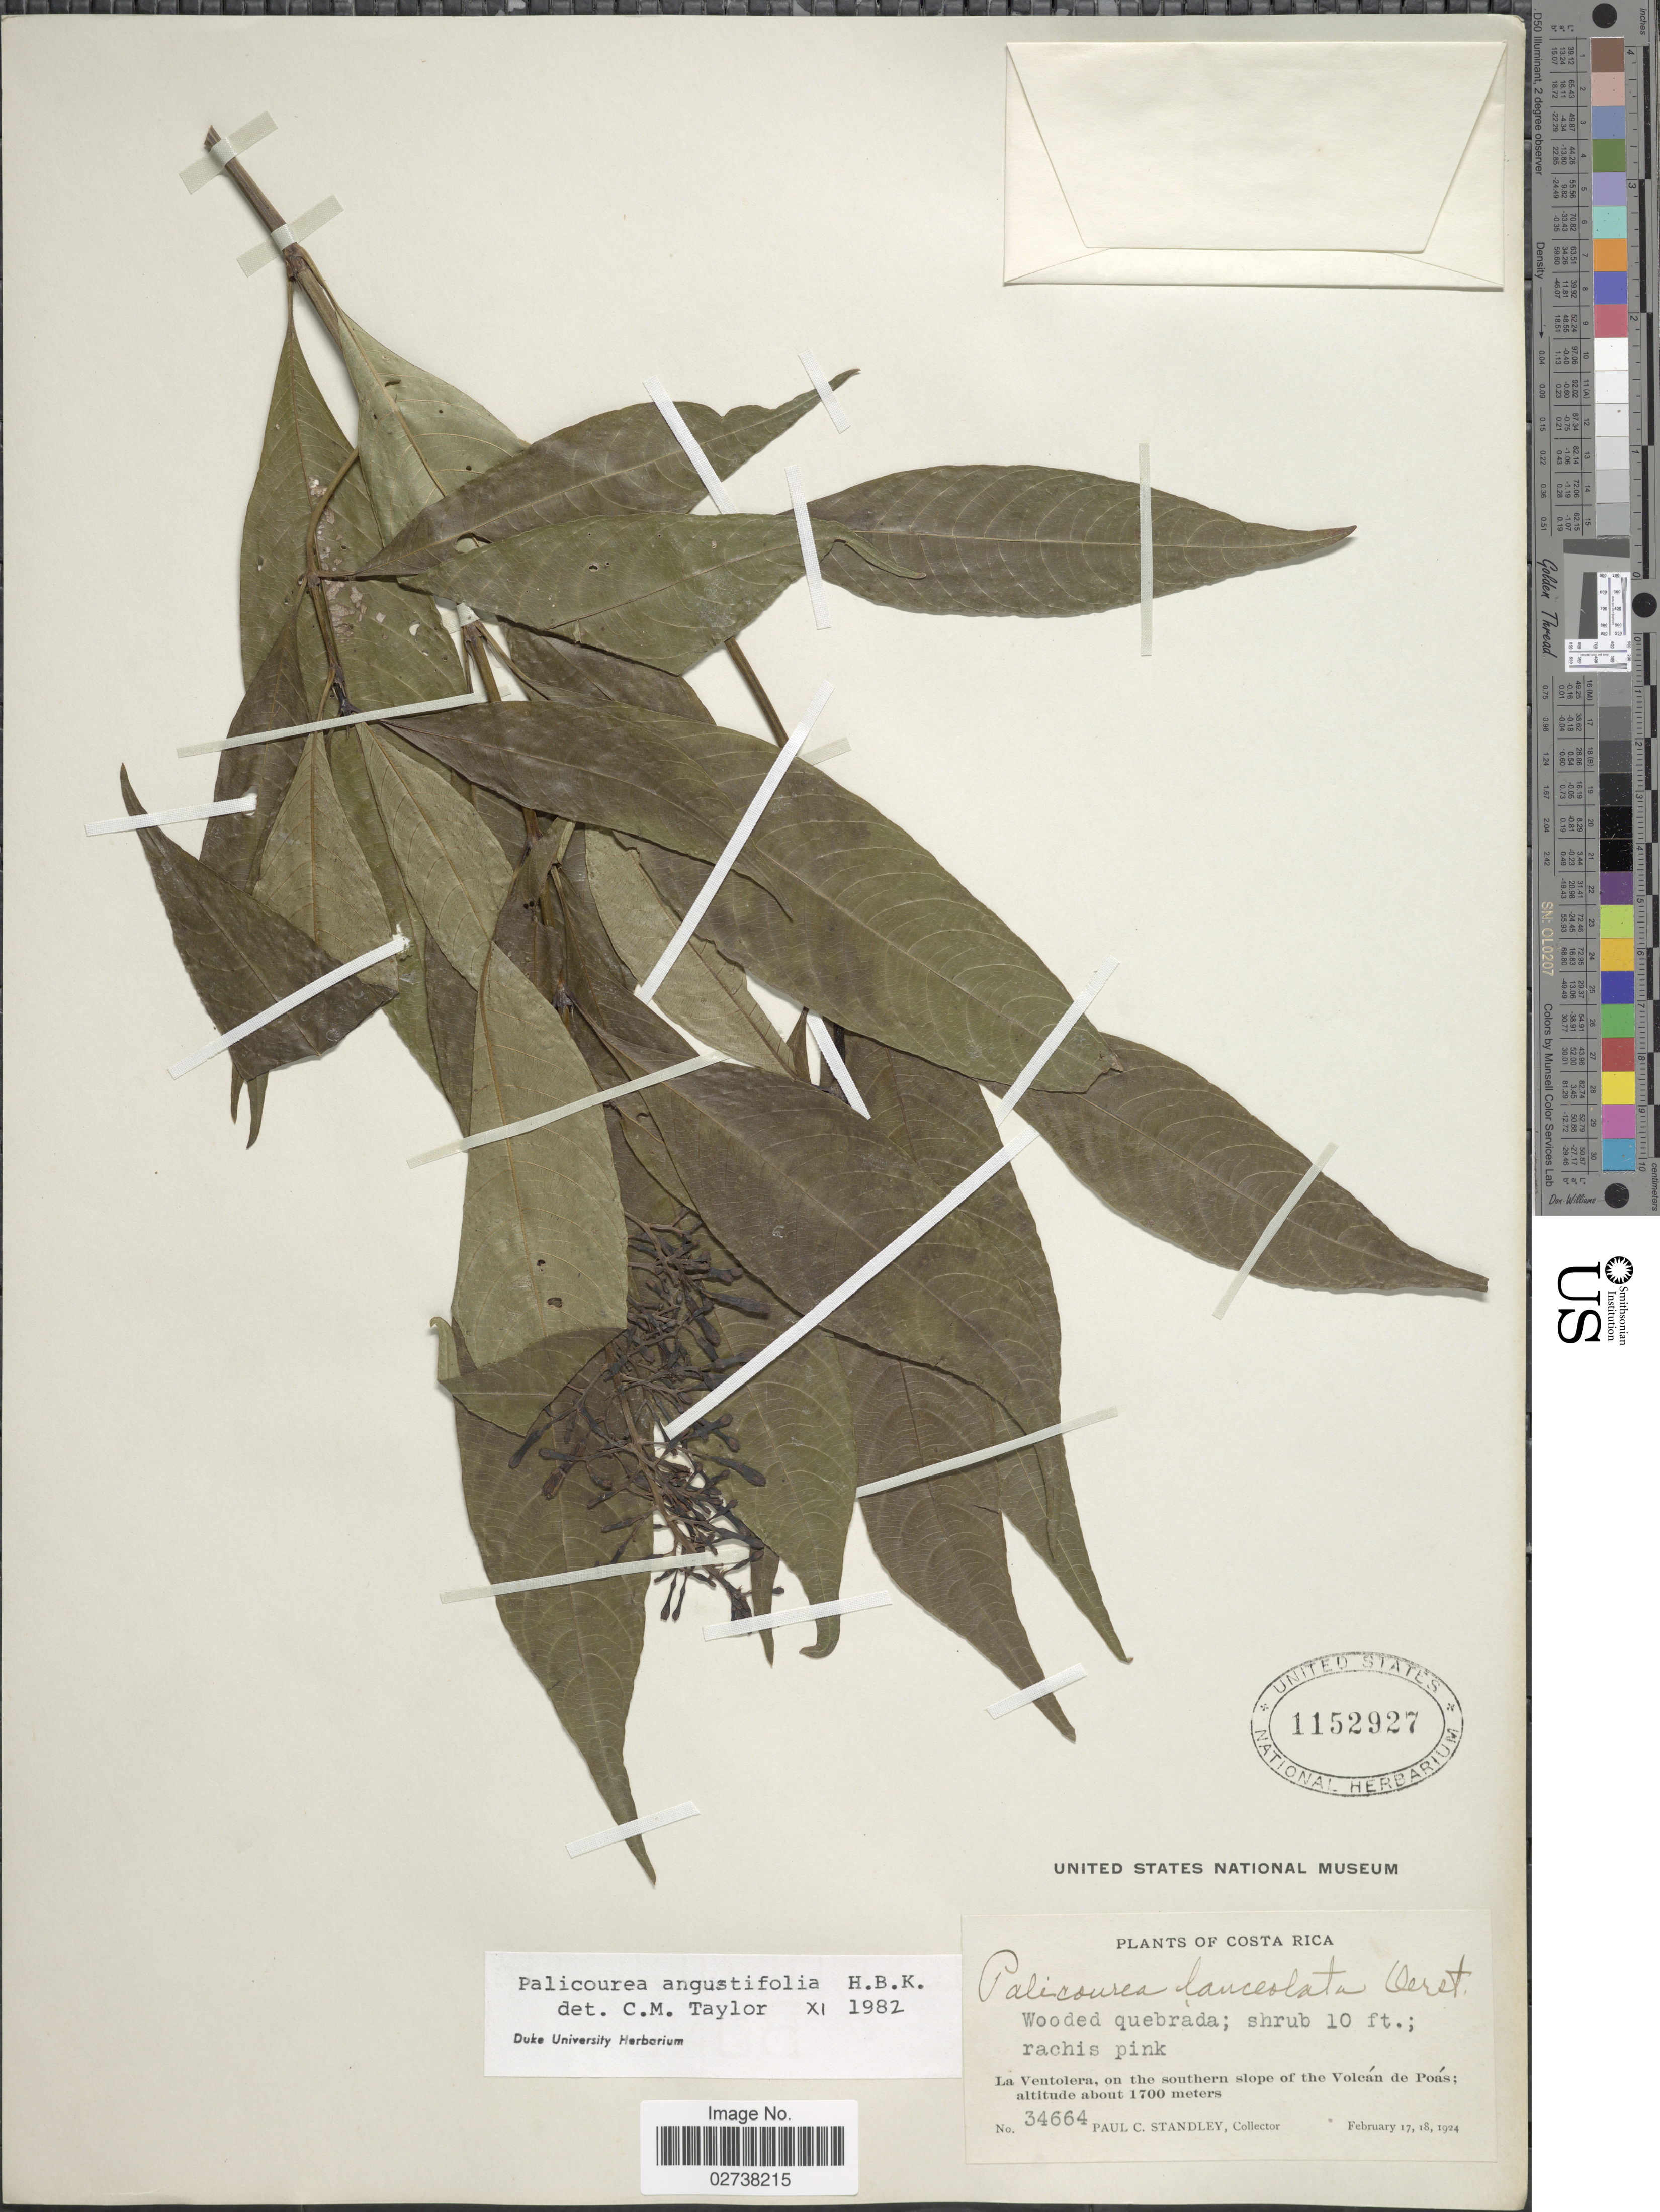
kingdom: Plantae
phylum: Tracheophyta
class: Magnoliopsida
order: Gentianales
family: Rubiaceae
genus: Palicourea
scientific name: Palicourea angustifolia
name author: Kunth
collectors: P. C. Standley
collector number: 34664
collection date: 1924-02-17/1924-02-18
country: Costa Rica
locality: La Ventolera, on the southern slope of the Volcan de Poas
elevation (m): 1700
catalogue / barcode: US 1152927